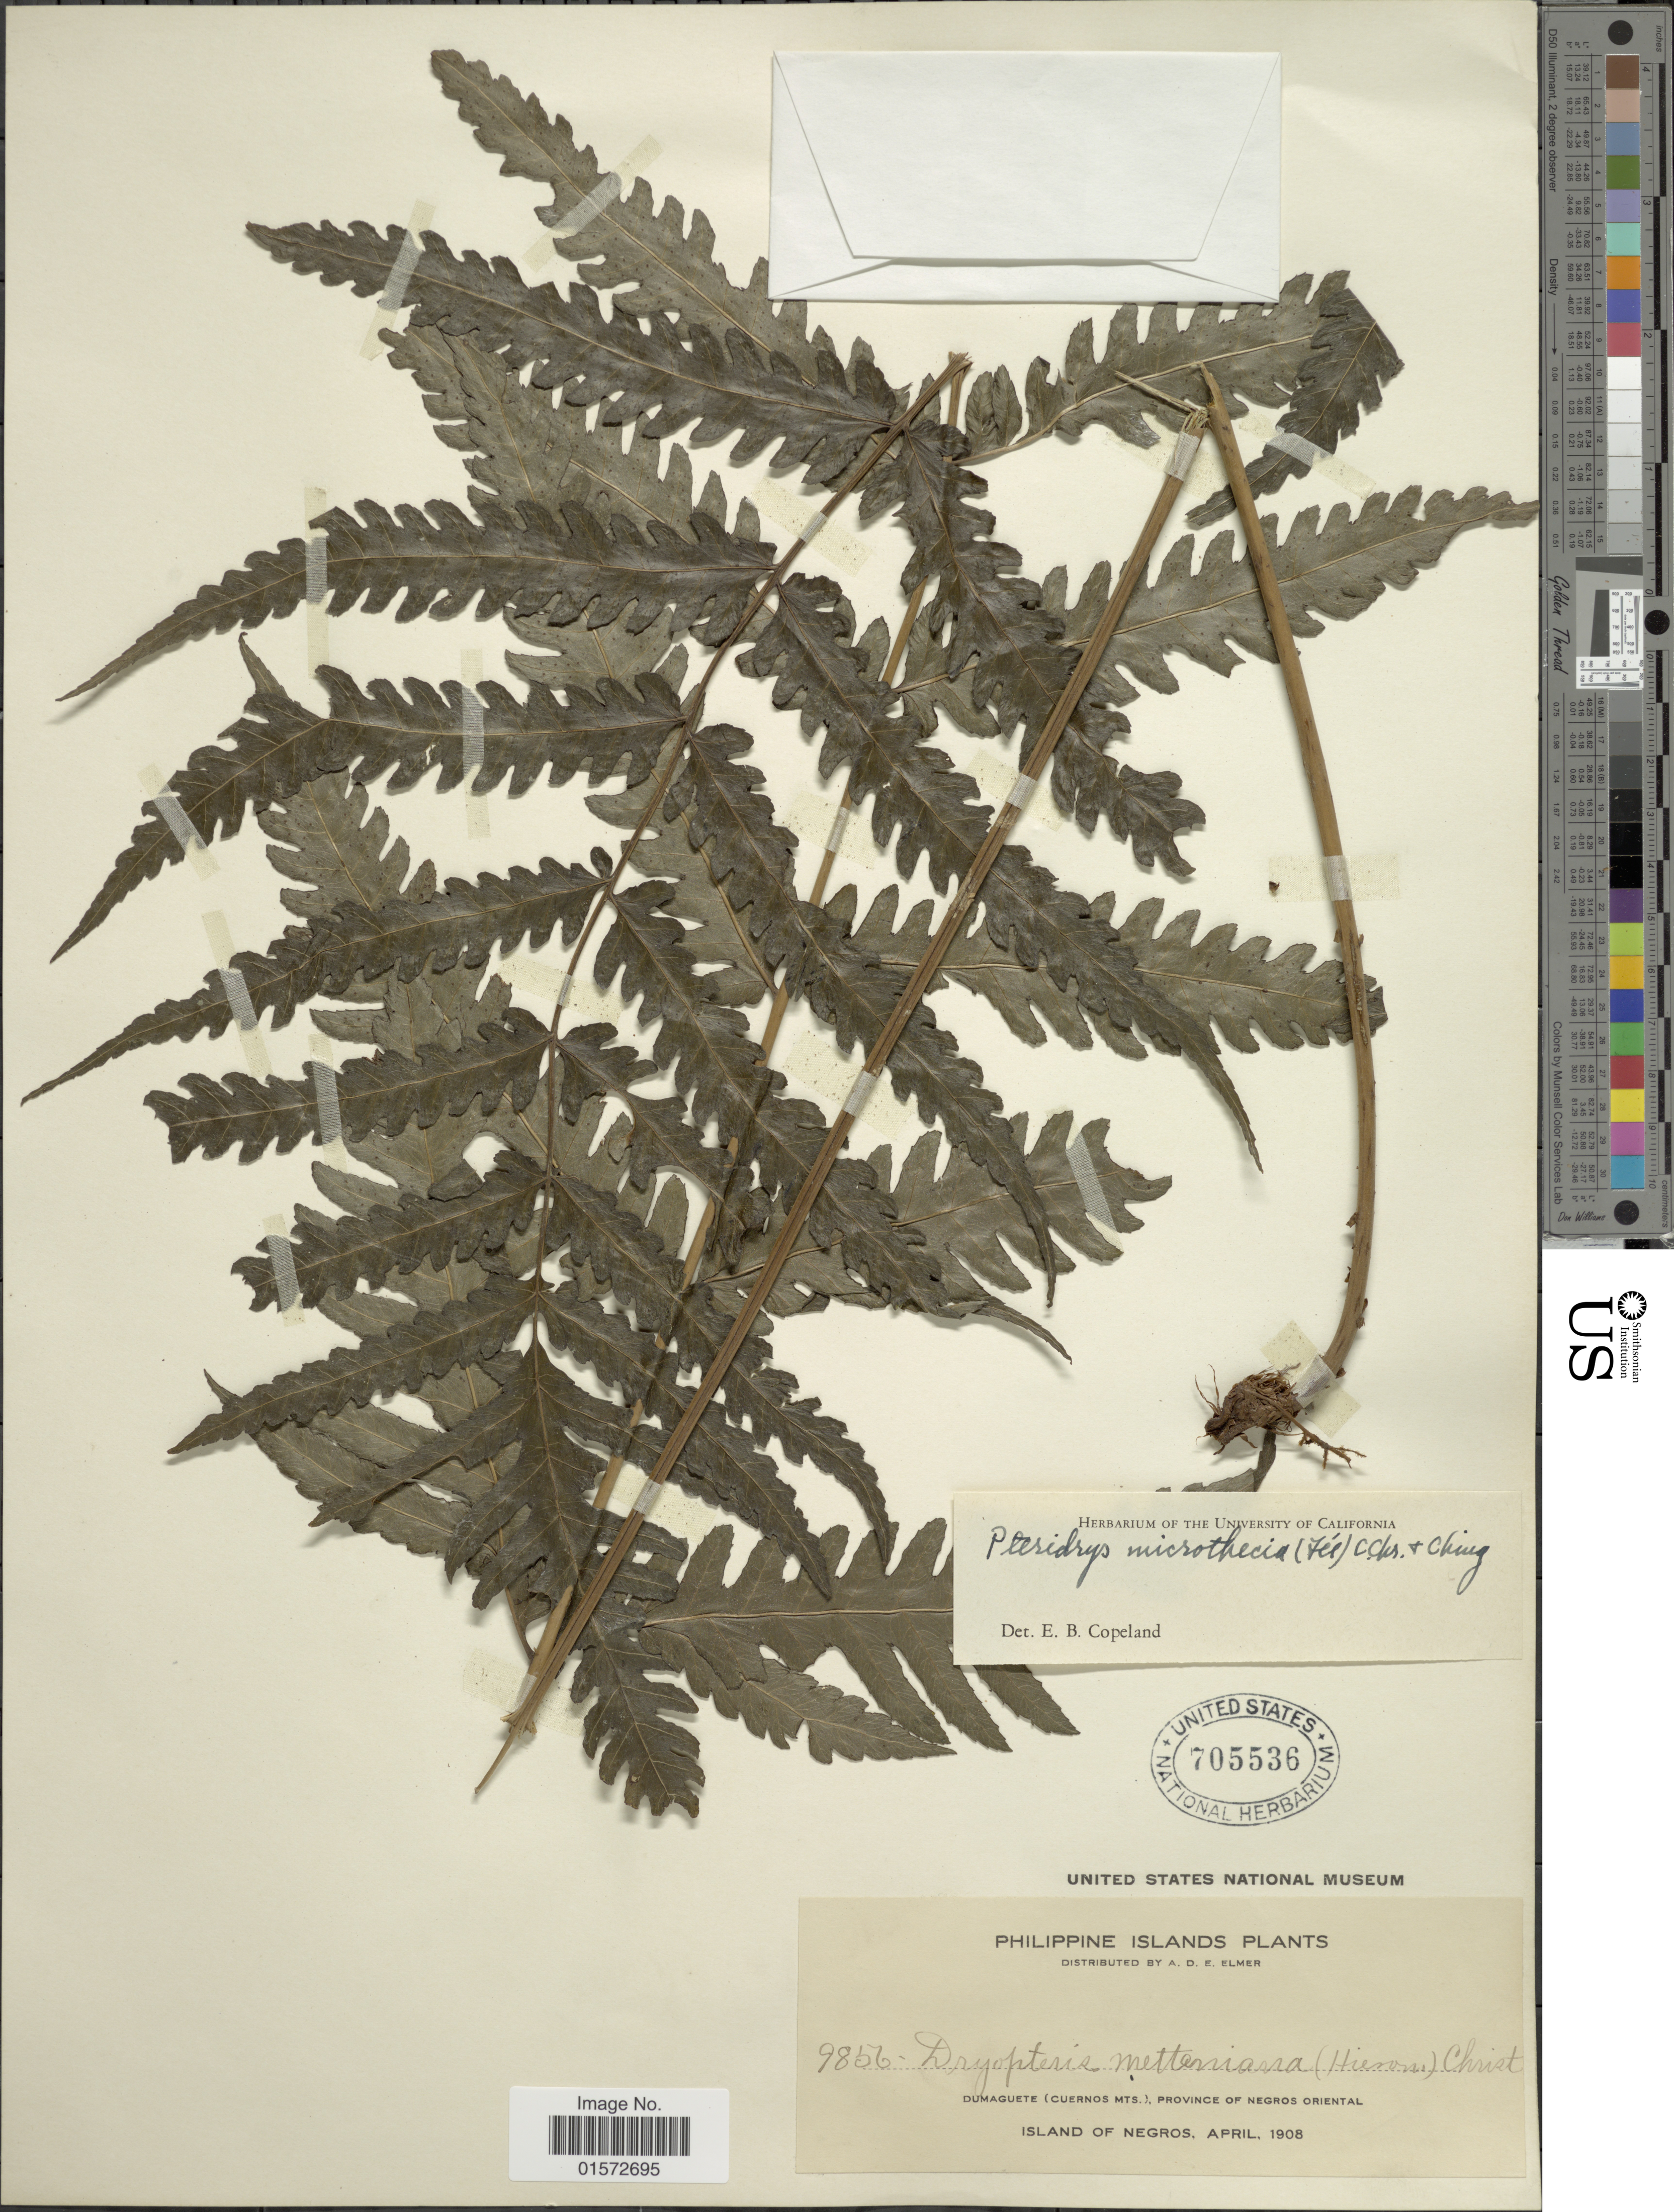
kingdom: Plantae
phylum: Tracheophyta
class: Polypodiopsida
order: Polypodiales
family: Tectariaceae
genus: Pteridrys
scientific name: Pteridrys microthecia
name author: (Fée) C. Chr. & Ching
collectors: A. D. E. Elmer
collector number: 9856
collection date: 1908-04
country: Philippines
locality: Dumaguete (Cuernos Mts.) Province of Negros Oriental. Island of Negros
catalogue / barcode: US 705536